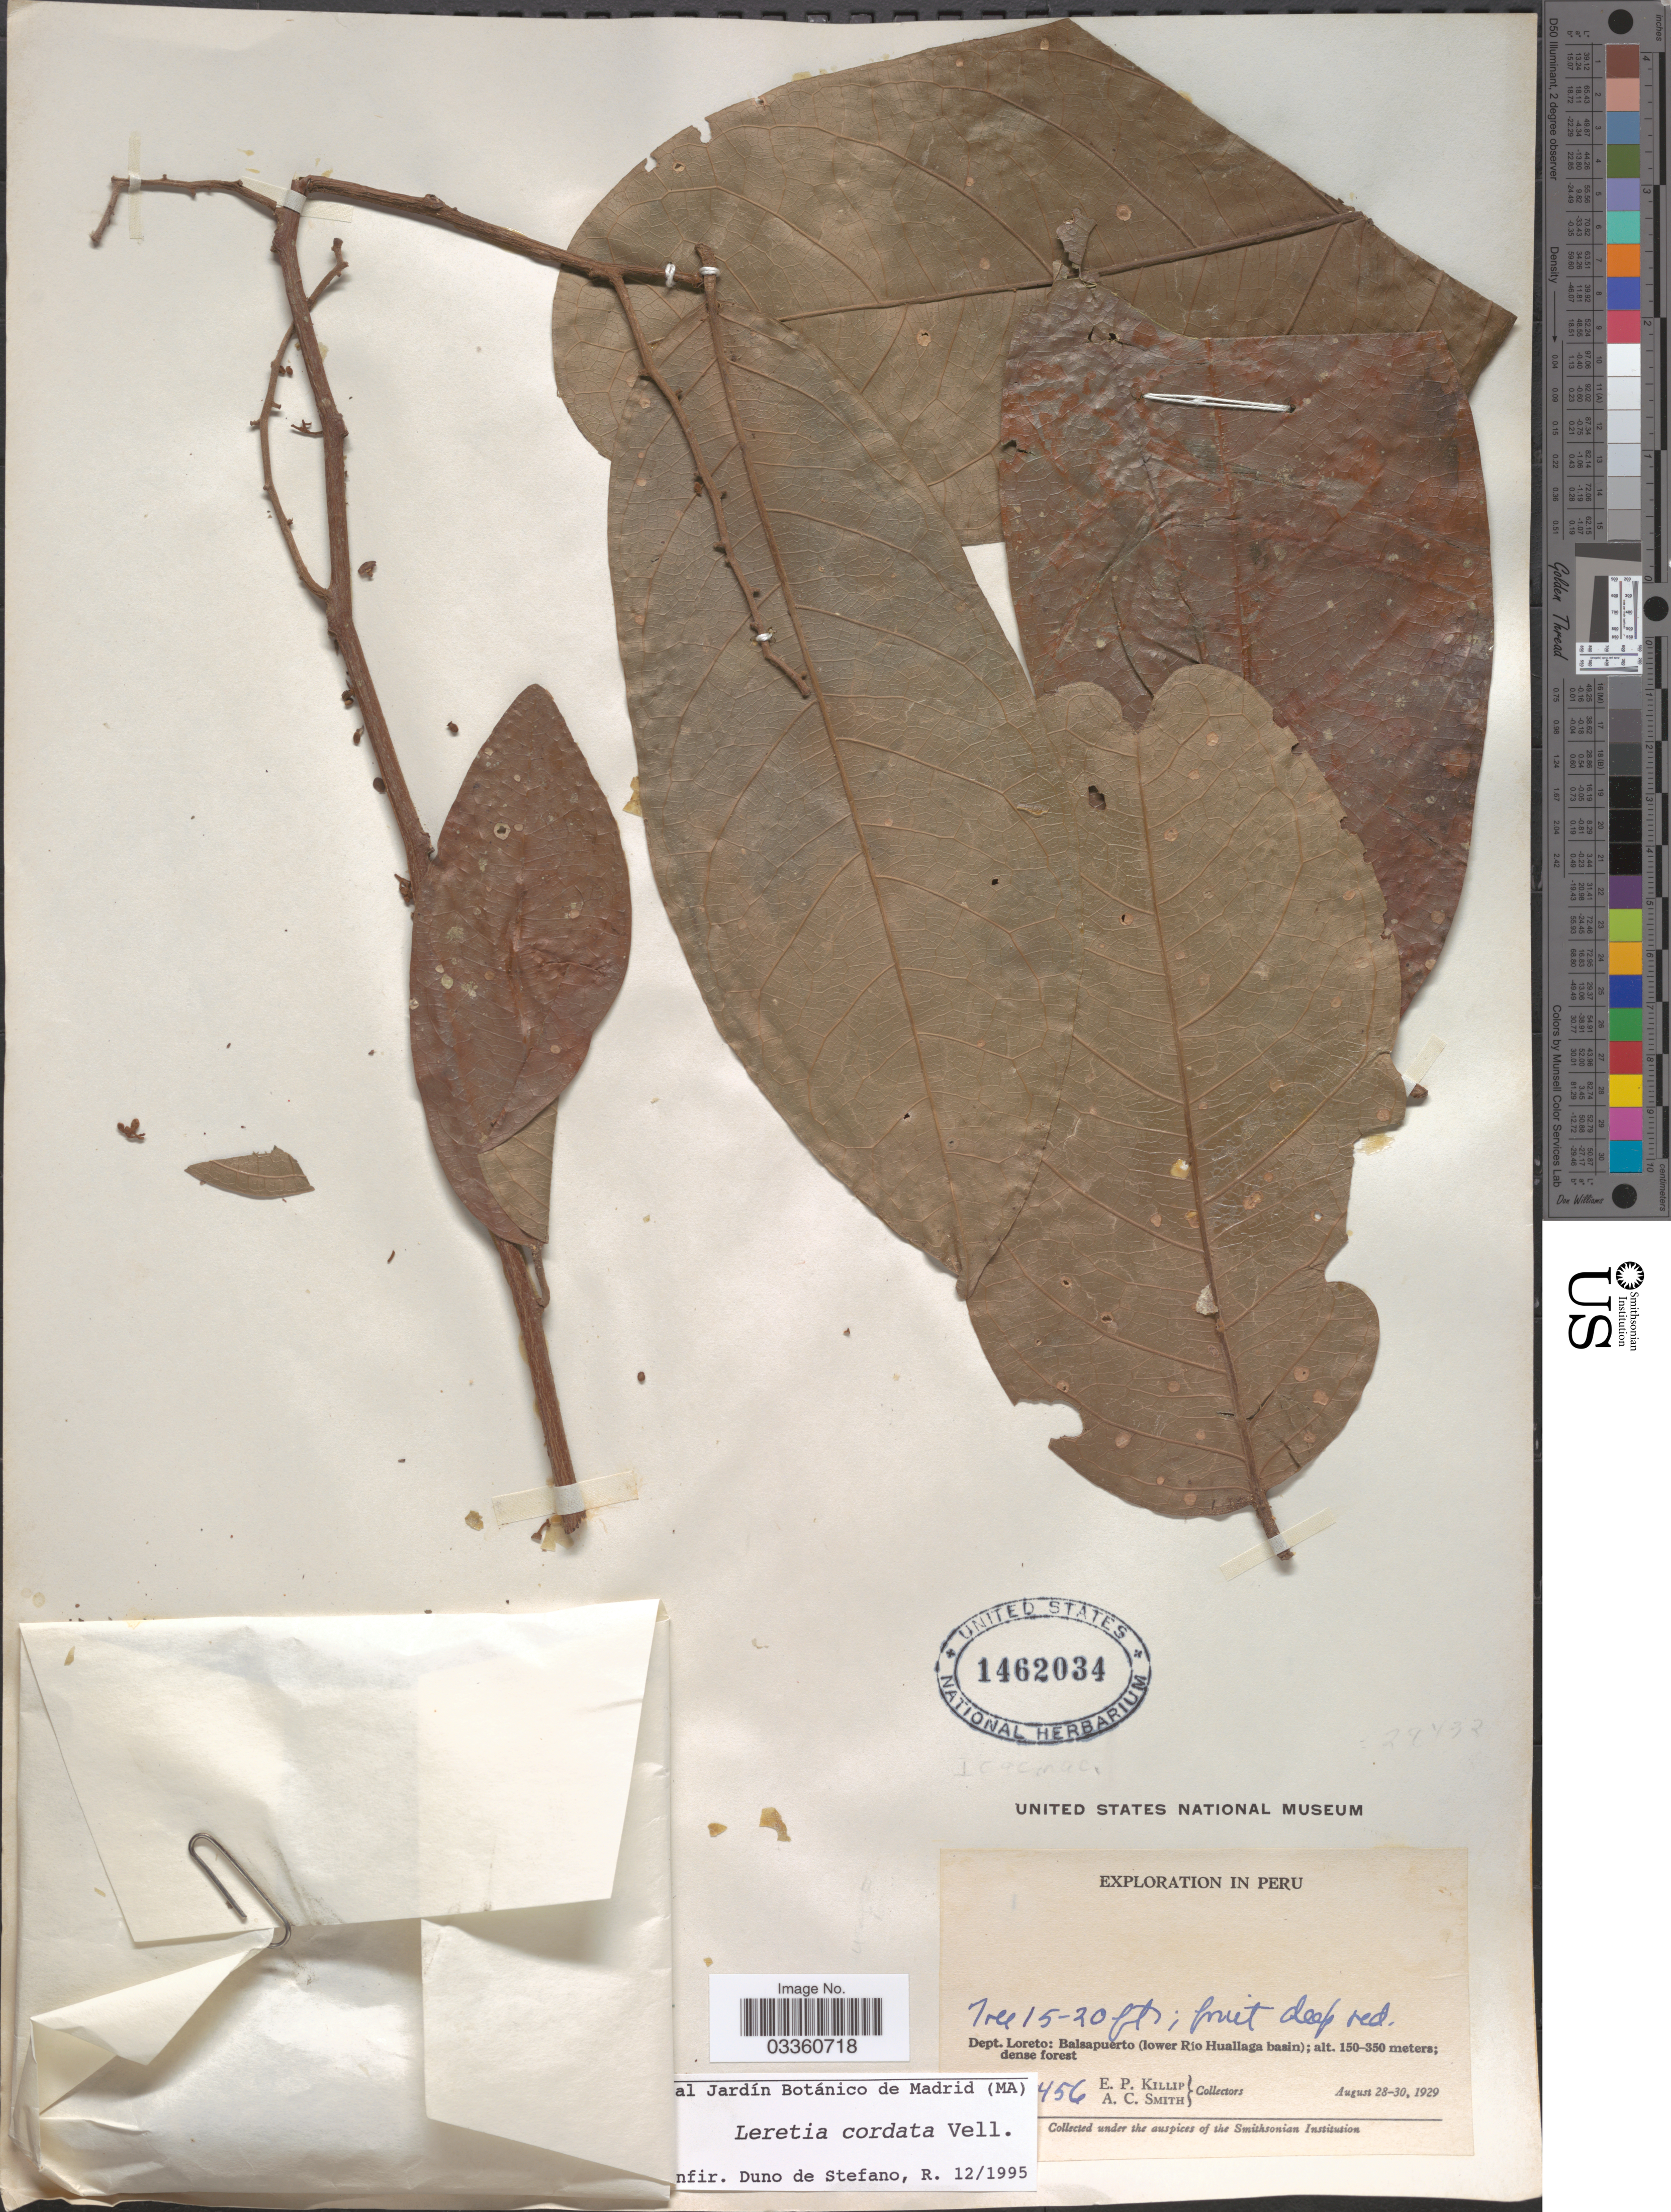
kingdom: Plantae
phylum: Tracheophyta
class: Magnoliopsida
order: Icacinales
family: Icacinaceae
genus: Leretia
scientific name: Leretia cordata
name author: Vell.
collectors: E. P. Killip & A. C. Smith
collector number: !456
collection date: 1929-08-28/1929-08-30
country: Peru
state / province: Loreto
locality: Dept. Loreto: Balsapuerto (lower Rio Huallaga basin).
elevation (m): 150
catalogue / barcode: US 1462034